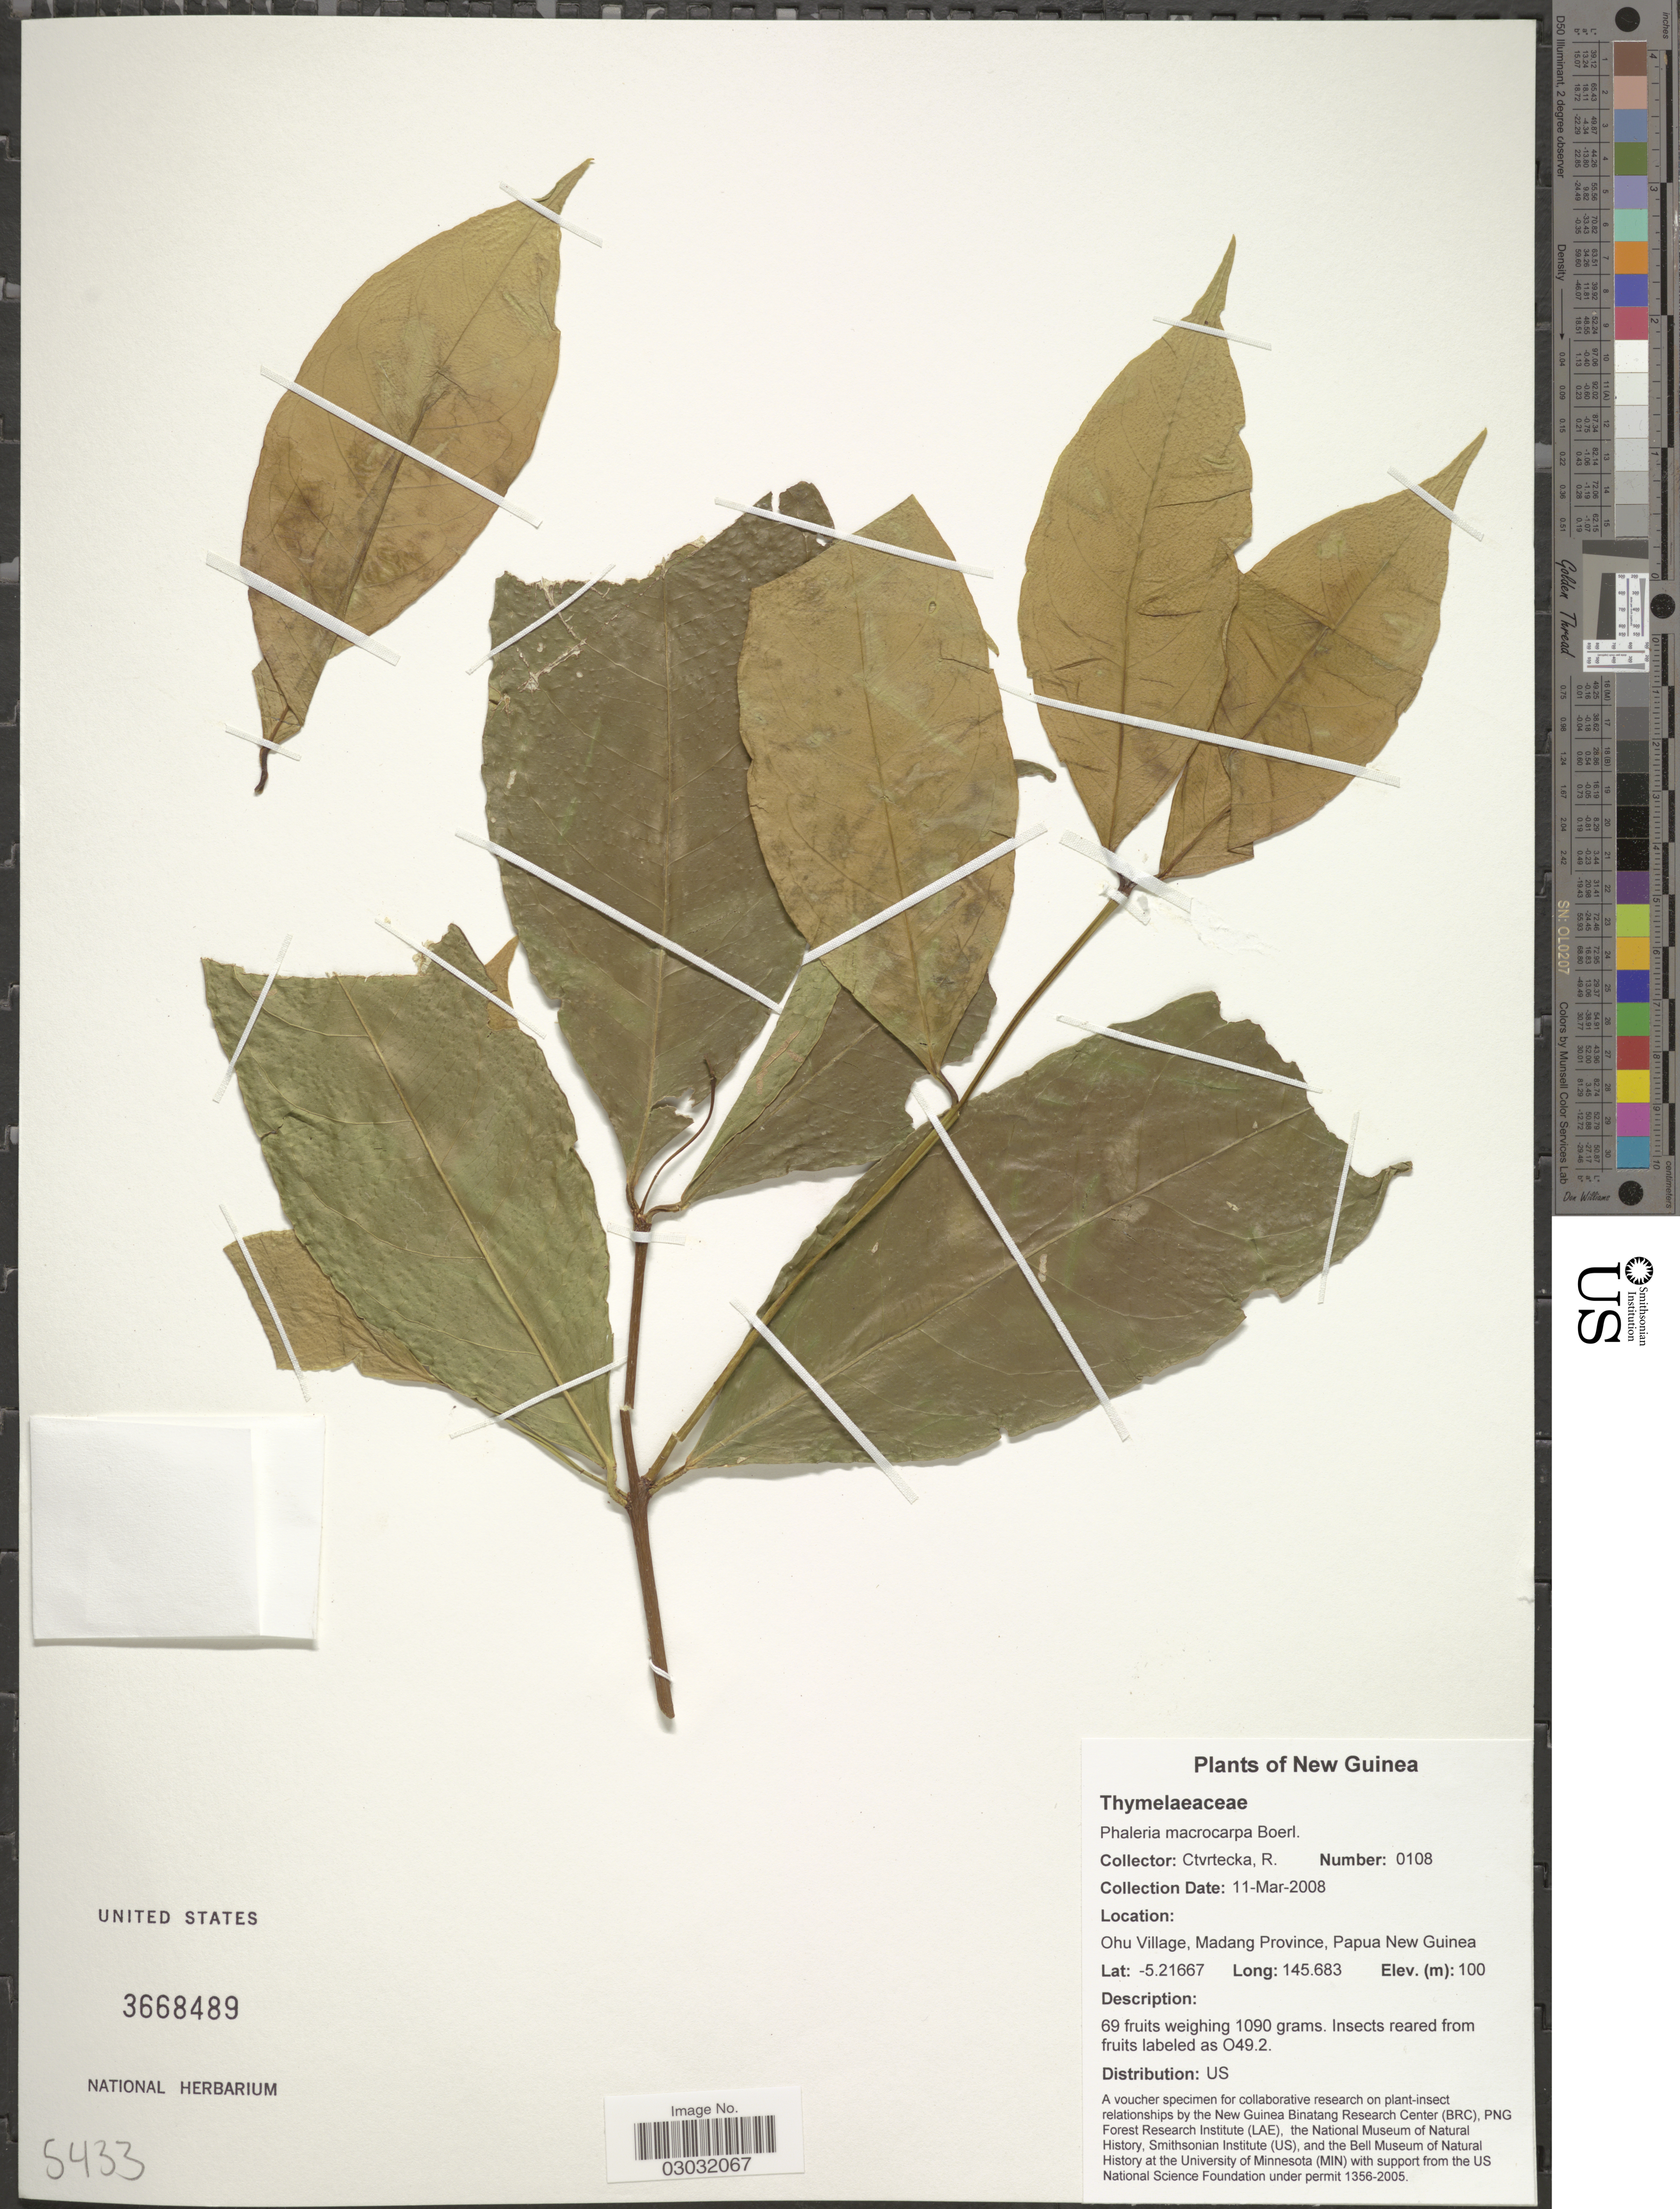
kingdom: Plantae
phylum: Tracheophyta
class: Magnoliopsida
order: Malvales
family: Thymelaeaceae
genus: Phaleria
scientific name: Phaleria macrocarpa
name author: (Scheff.) Boerl.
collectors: R. Ctvrtecka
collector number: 0108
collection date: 2008-03-11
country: Papua New Guinea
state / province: Madang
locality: Ohu Village, Madang Province, Papua New Guinea.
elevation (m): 100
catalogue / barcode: US 3668489